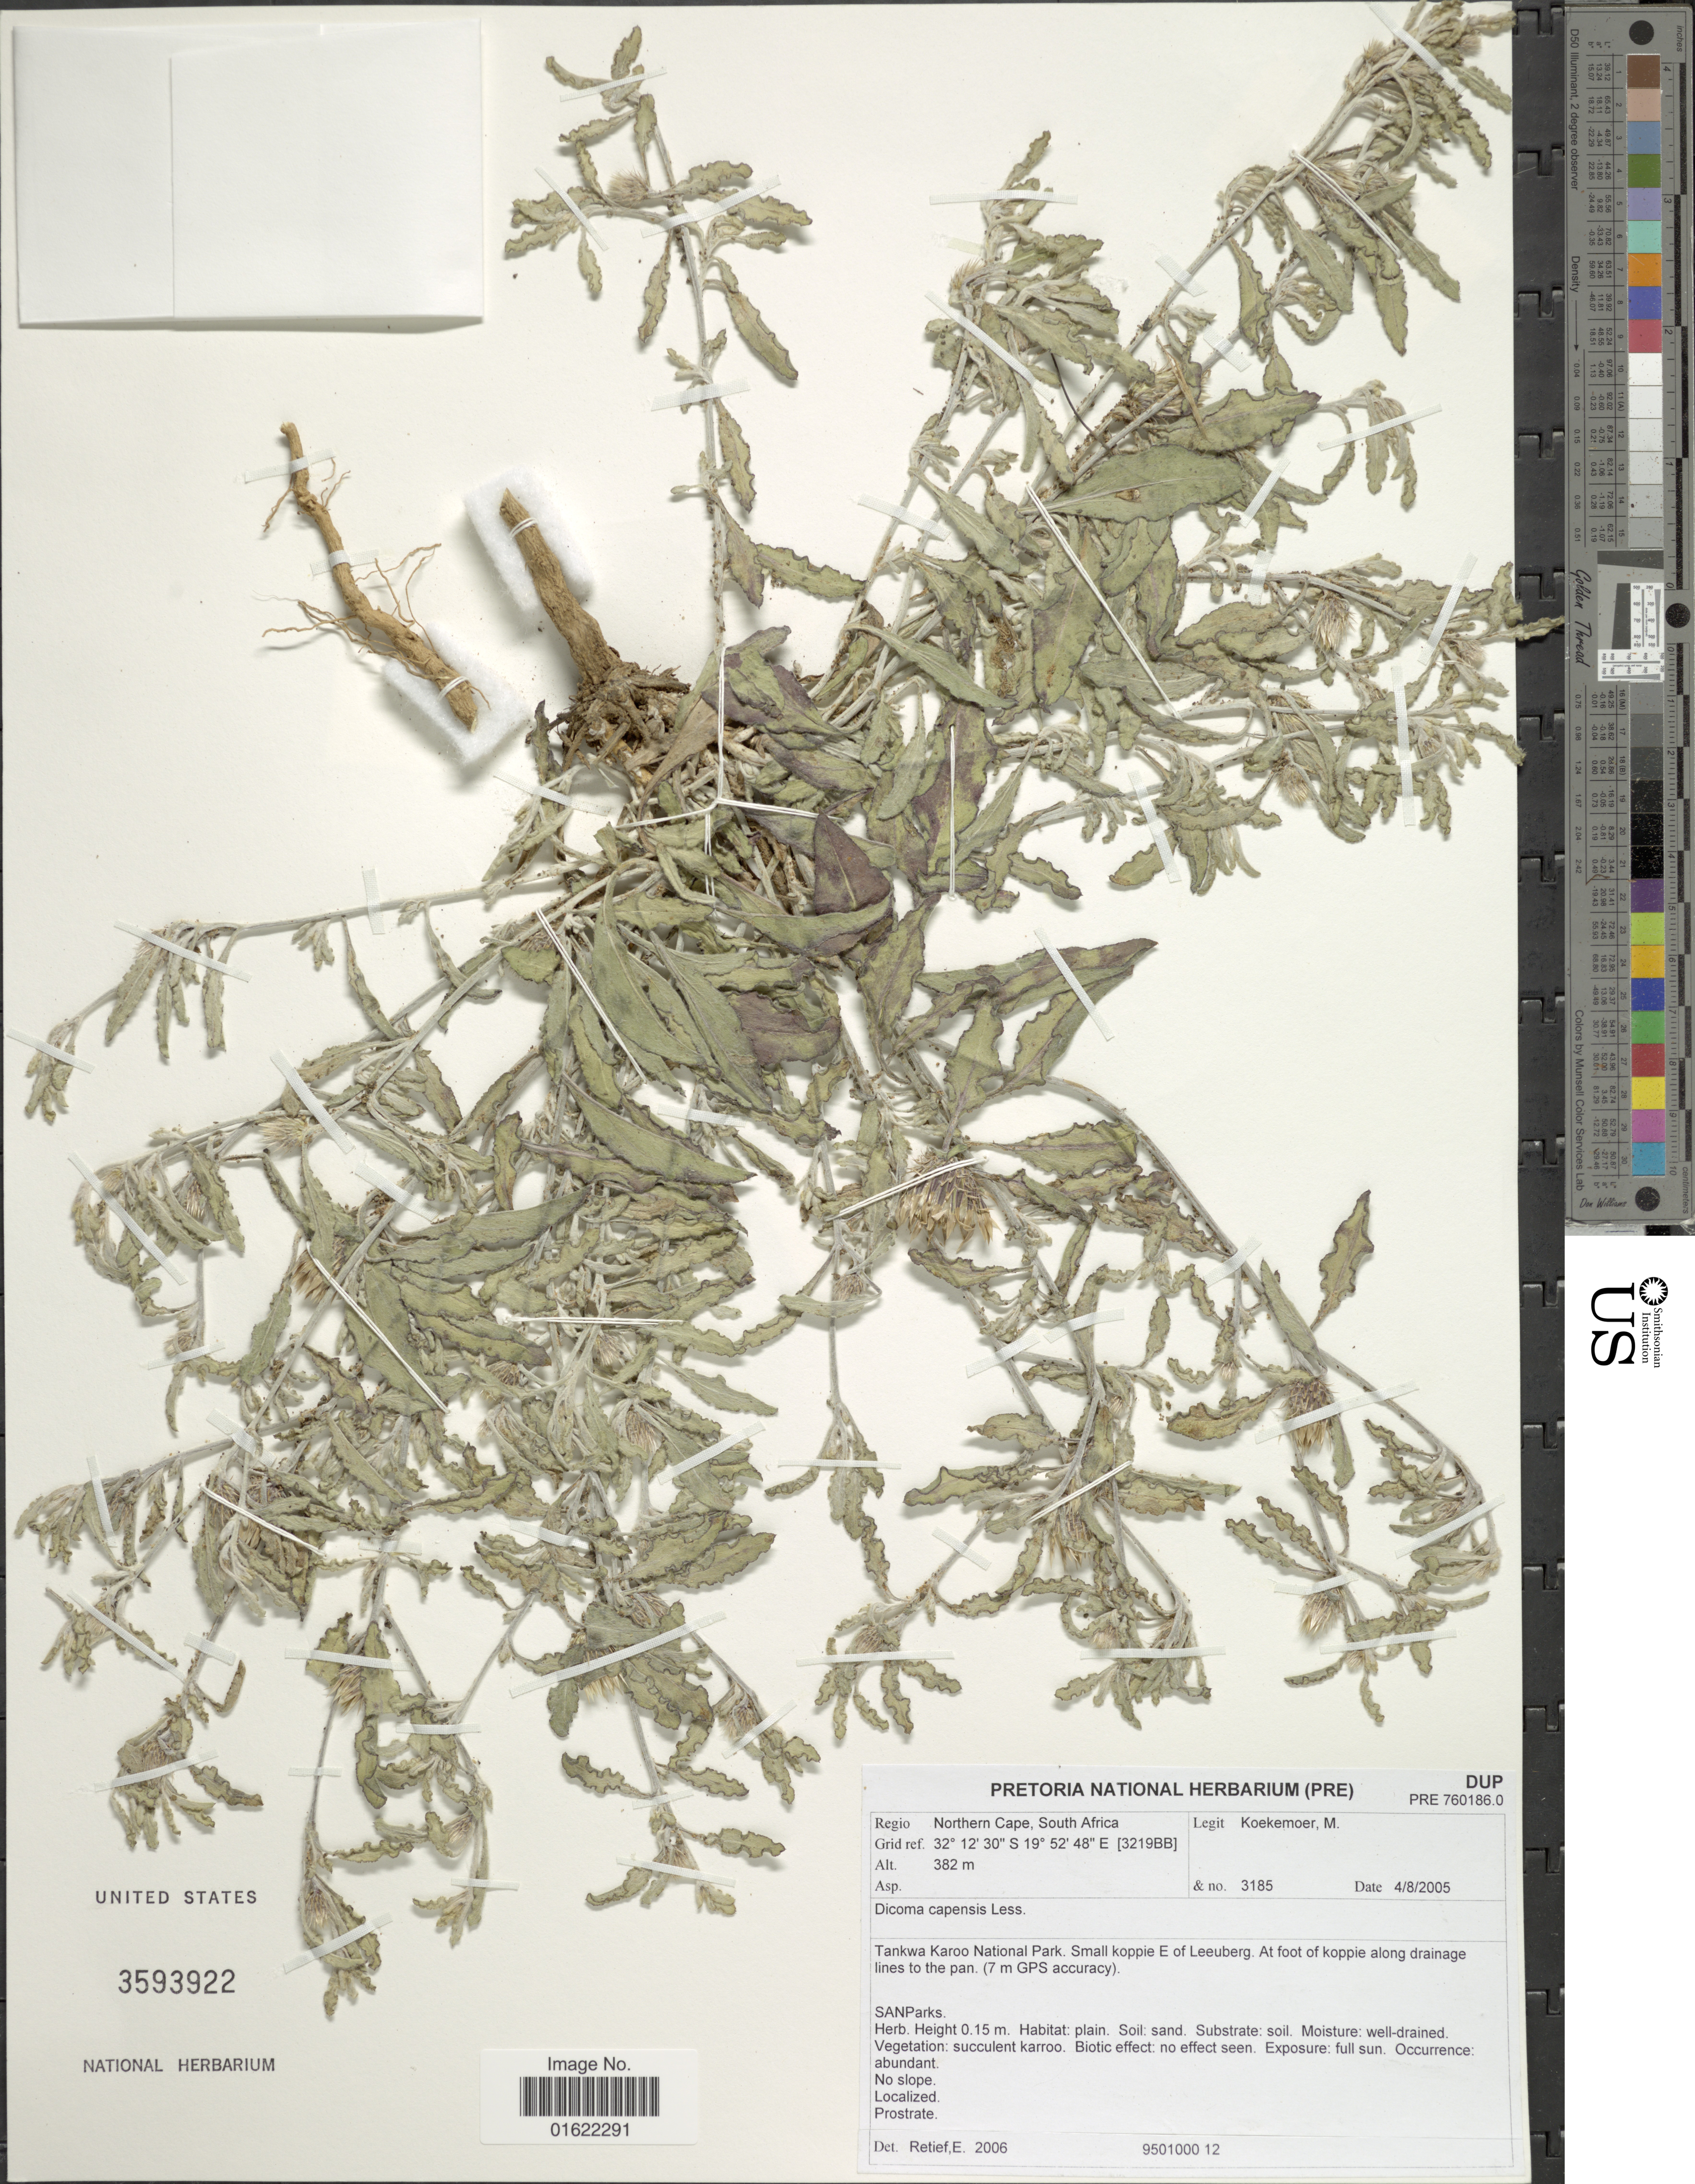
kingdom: Plantae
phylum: Tracheophyta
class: Magnoliopsida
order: Asterales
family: Asteraceae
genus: Dicoma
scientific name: Dicoma capensis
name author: Less.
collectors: M. Koekemoer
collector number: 3185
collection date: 2005-08-04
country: South Africa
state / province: Northern Cape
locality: Tankwa Karoo National Park. Small koppie E of Leeuberg. At foot of koppie along drainage lines to the pan (7 m GPS aacuracy)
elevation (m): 382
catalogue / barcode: US 3593922